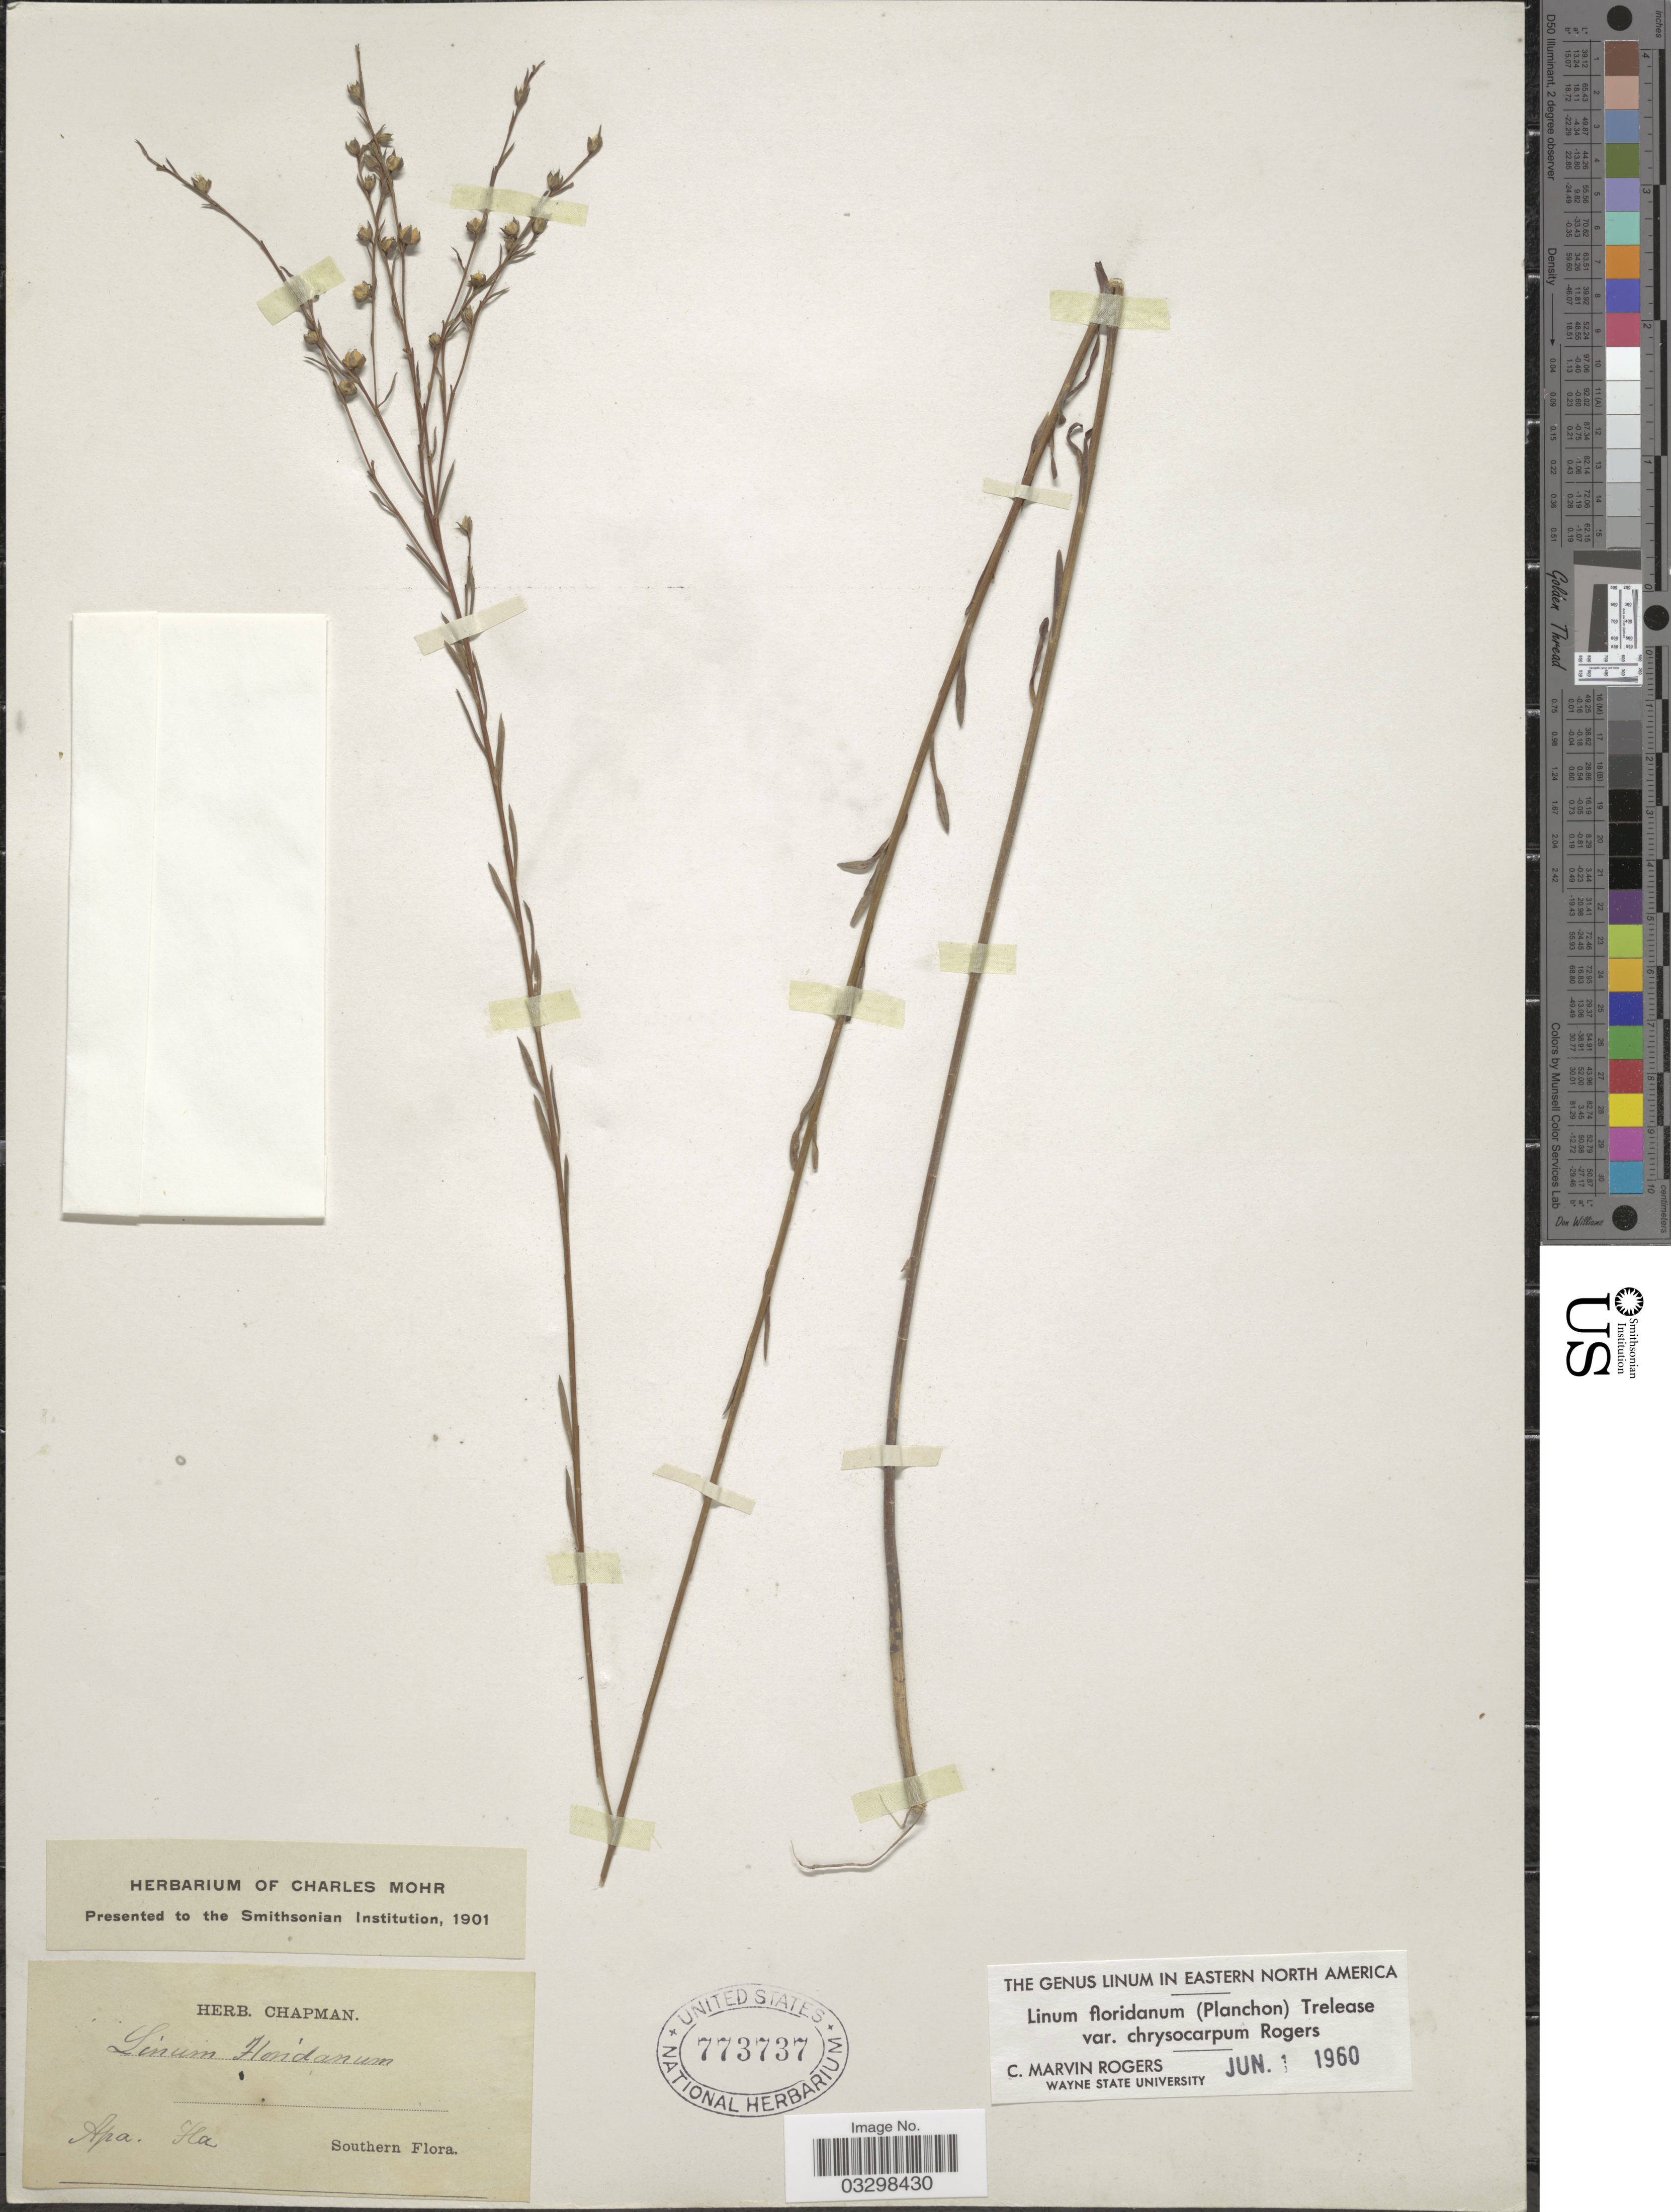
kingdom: Plantae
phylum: Tracheophyta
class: Magnoliopsida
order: Malpighiales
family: Linaceae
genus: Linum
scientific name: Linum floridanum var. chrysocarpum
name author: C.M. Rogers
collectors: ex herb. Chapman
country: United States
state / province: Florida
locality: Apa. Southern.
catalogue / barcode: US 773737